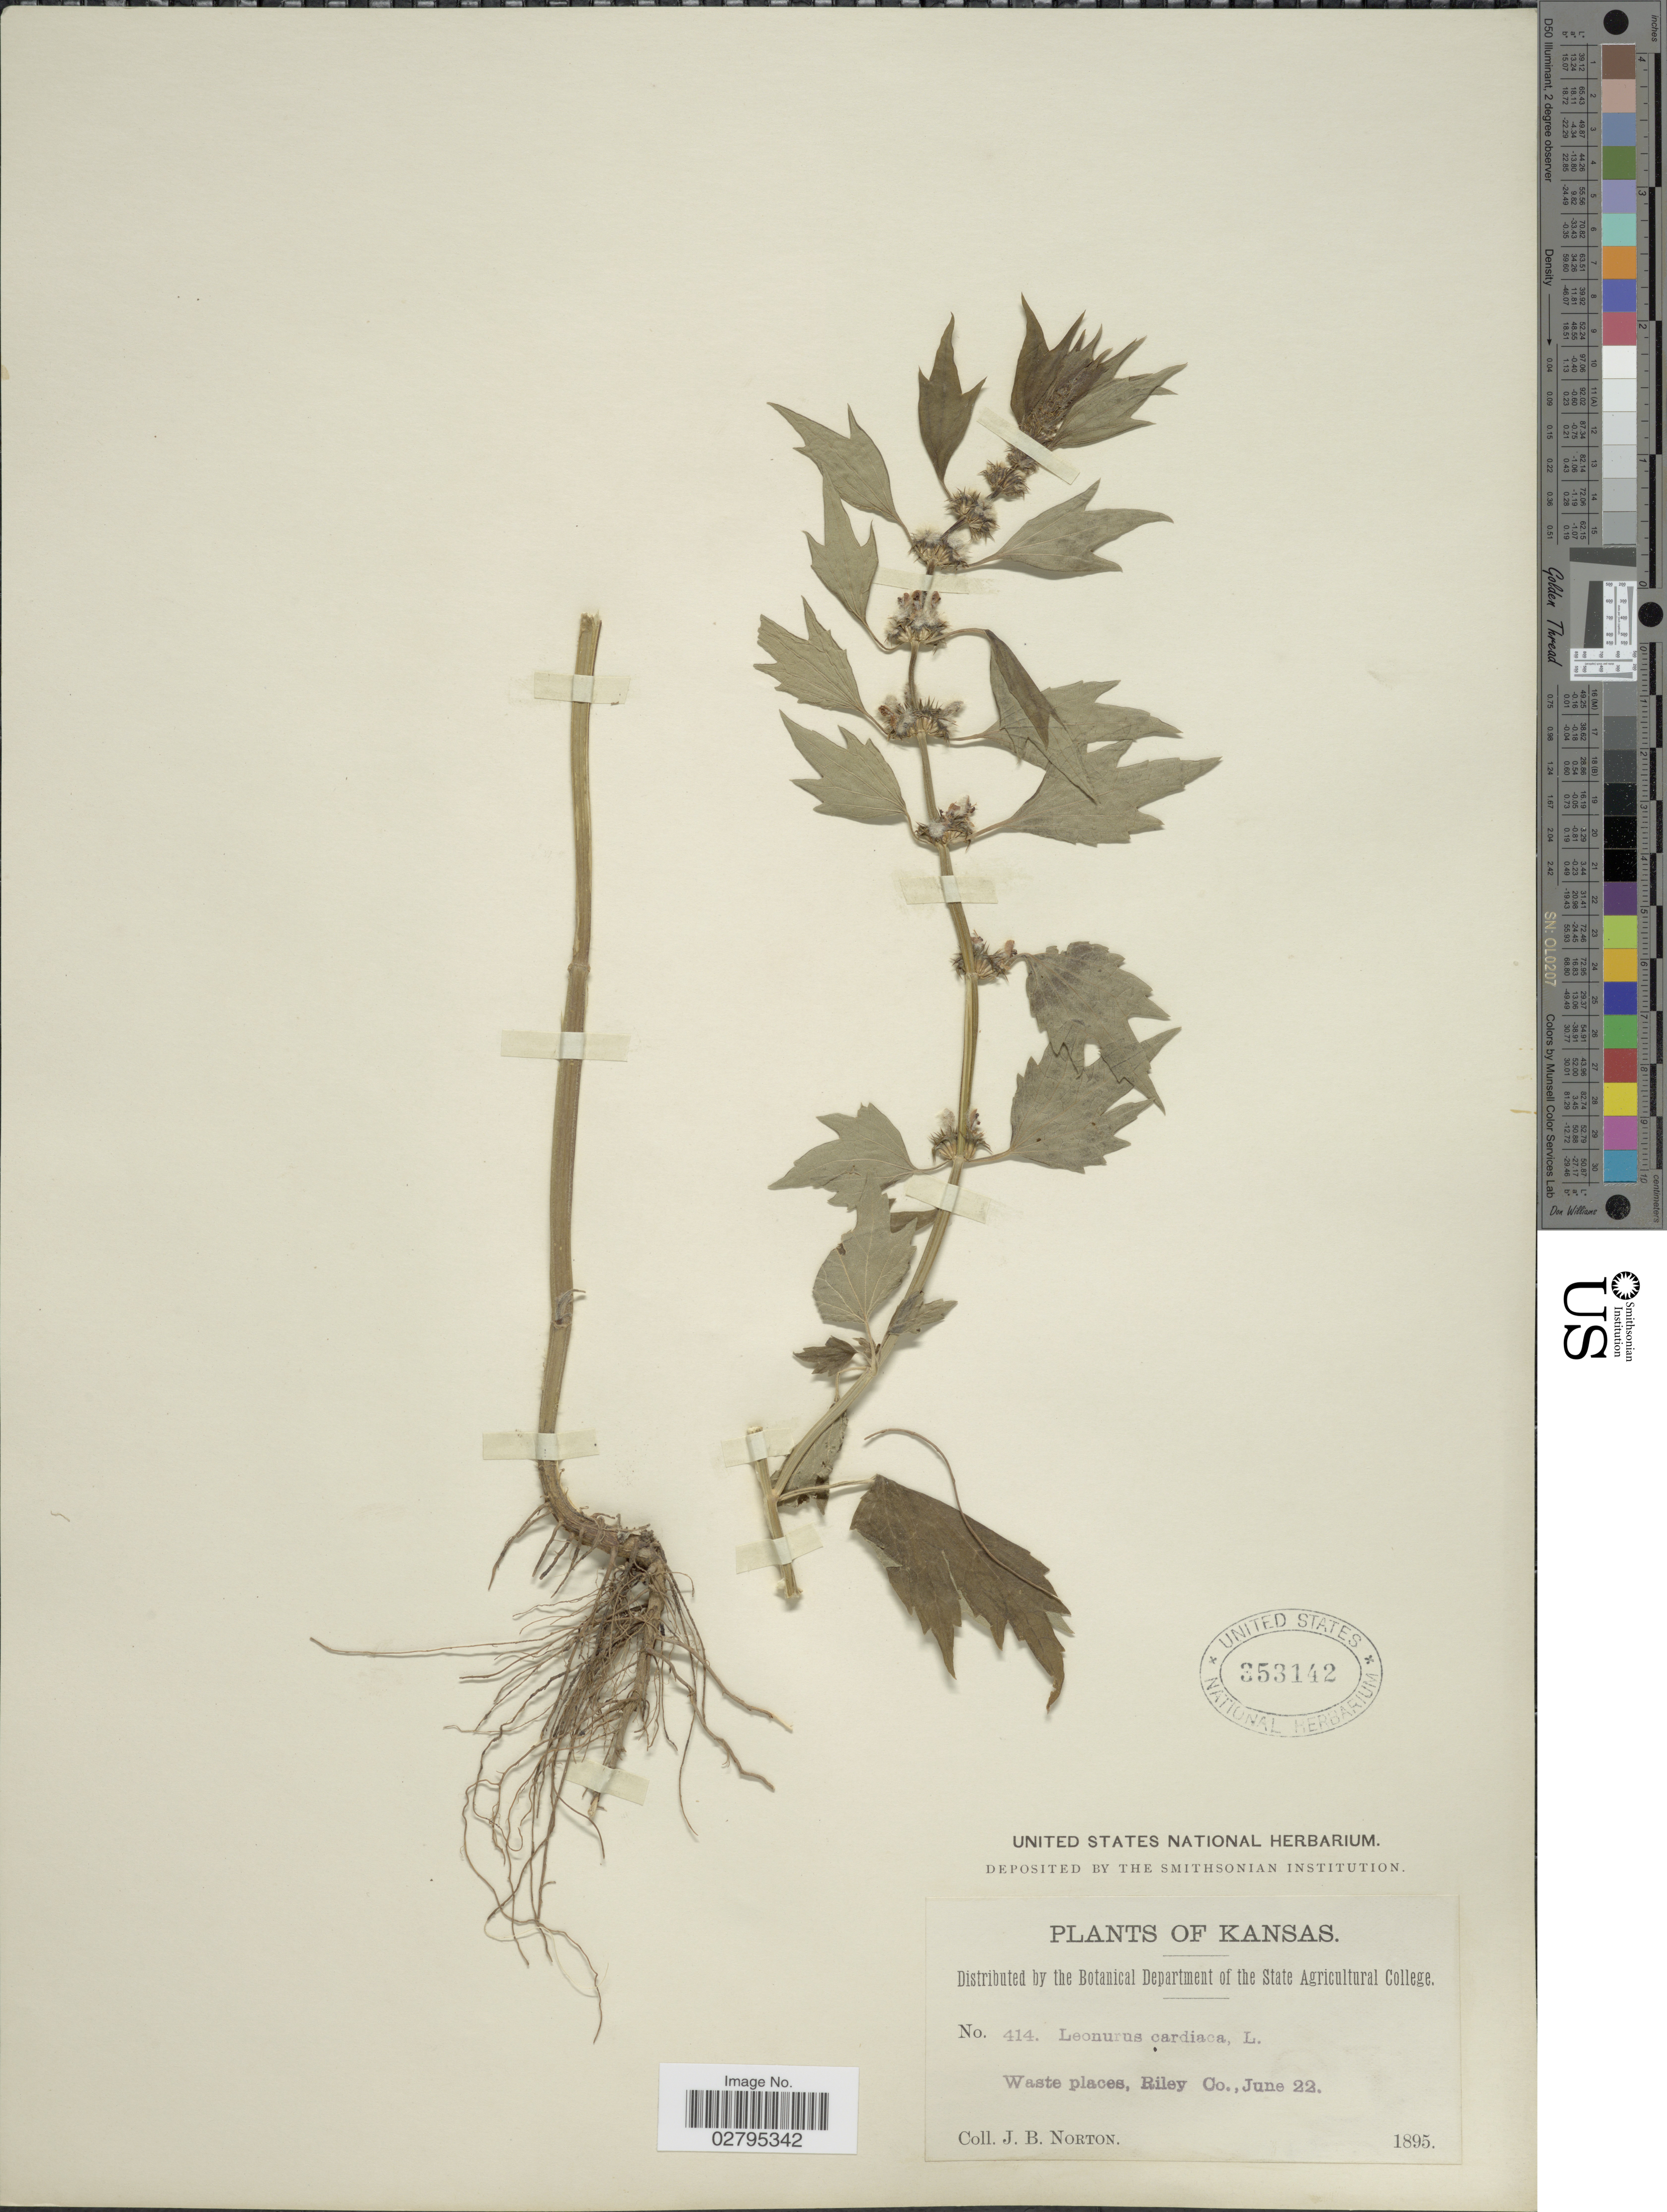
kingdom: Plantae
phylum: Tracheophyta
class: Magnoliopsida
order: Lamiales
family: Lamiaceae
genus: Leonurus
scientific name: Leonurus cardiaca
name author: L.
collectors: J. B. Norton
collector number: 414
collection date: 1895-06-22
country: United States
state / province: Kansas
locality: Riley Co.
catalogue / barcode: US 353142